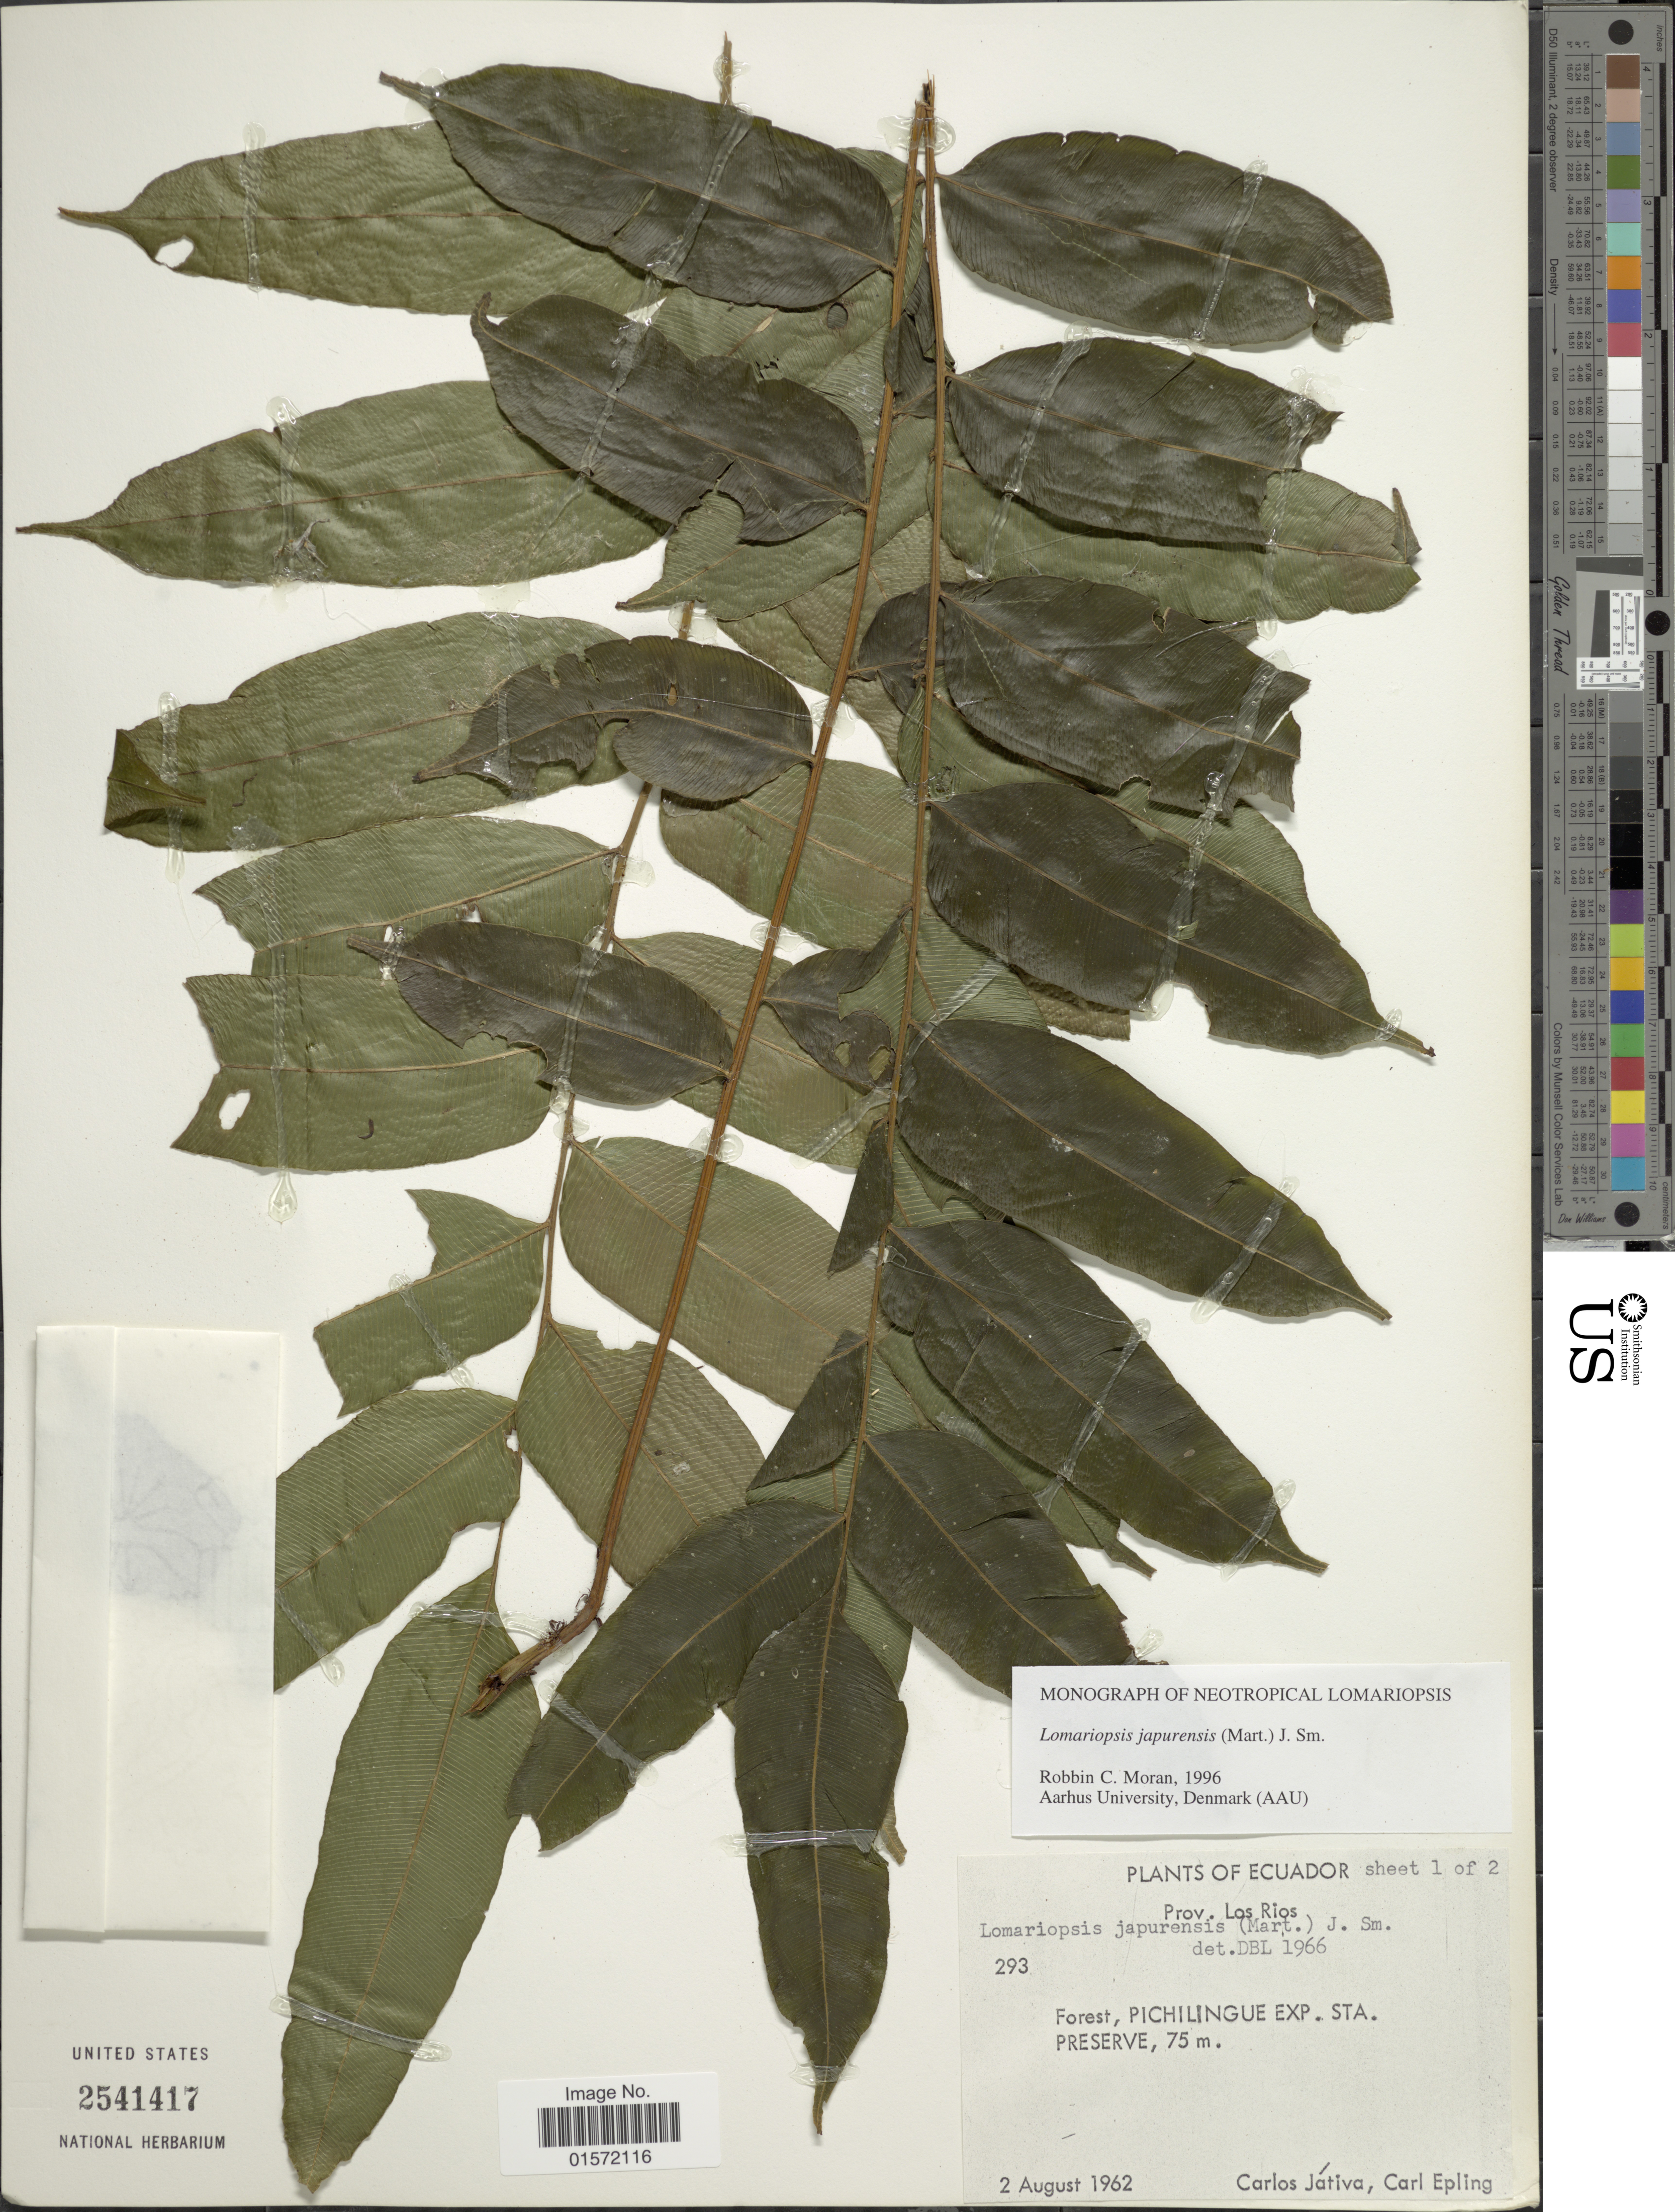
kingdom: Plantae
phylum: Tracheophyta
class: Polypodiopsida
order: Polypodiales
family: Lomariopsidaceae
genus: Lomariopsis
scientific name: Lomariopsis japurensis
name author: (Mart.) J. Sm.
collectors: C. D. Játiva & C. C. Epling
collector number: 293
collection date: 1962-08-02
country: Ecuador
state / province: Los Ríos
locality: Forest, Pichilingue Exp. Sta. Preserve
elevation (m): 75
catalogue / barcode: US 2541417